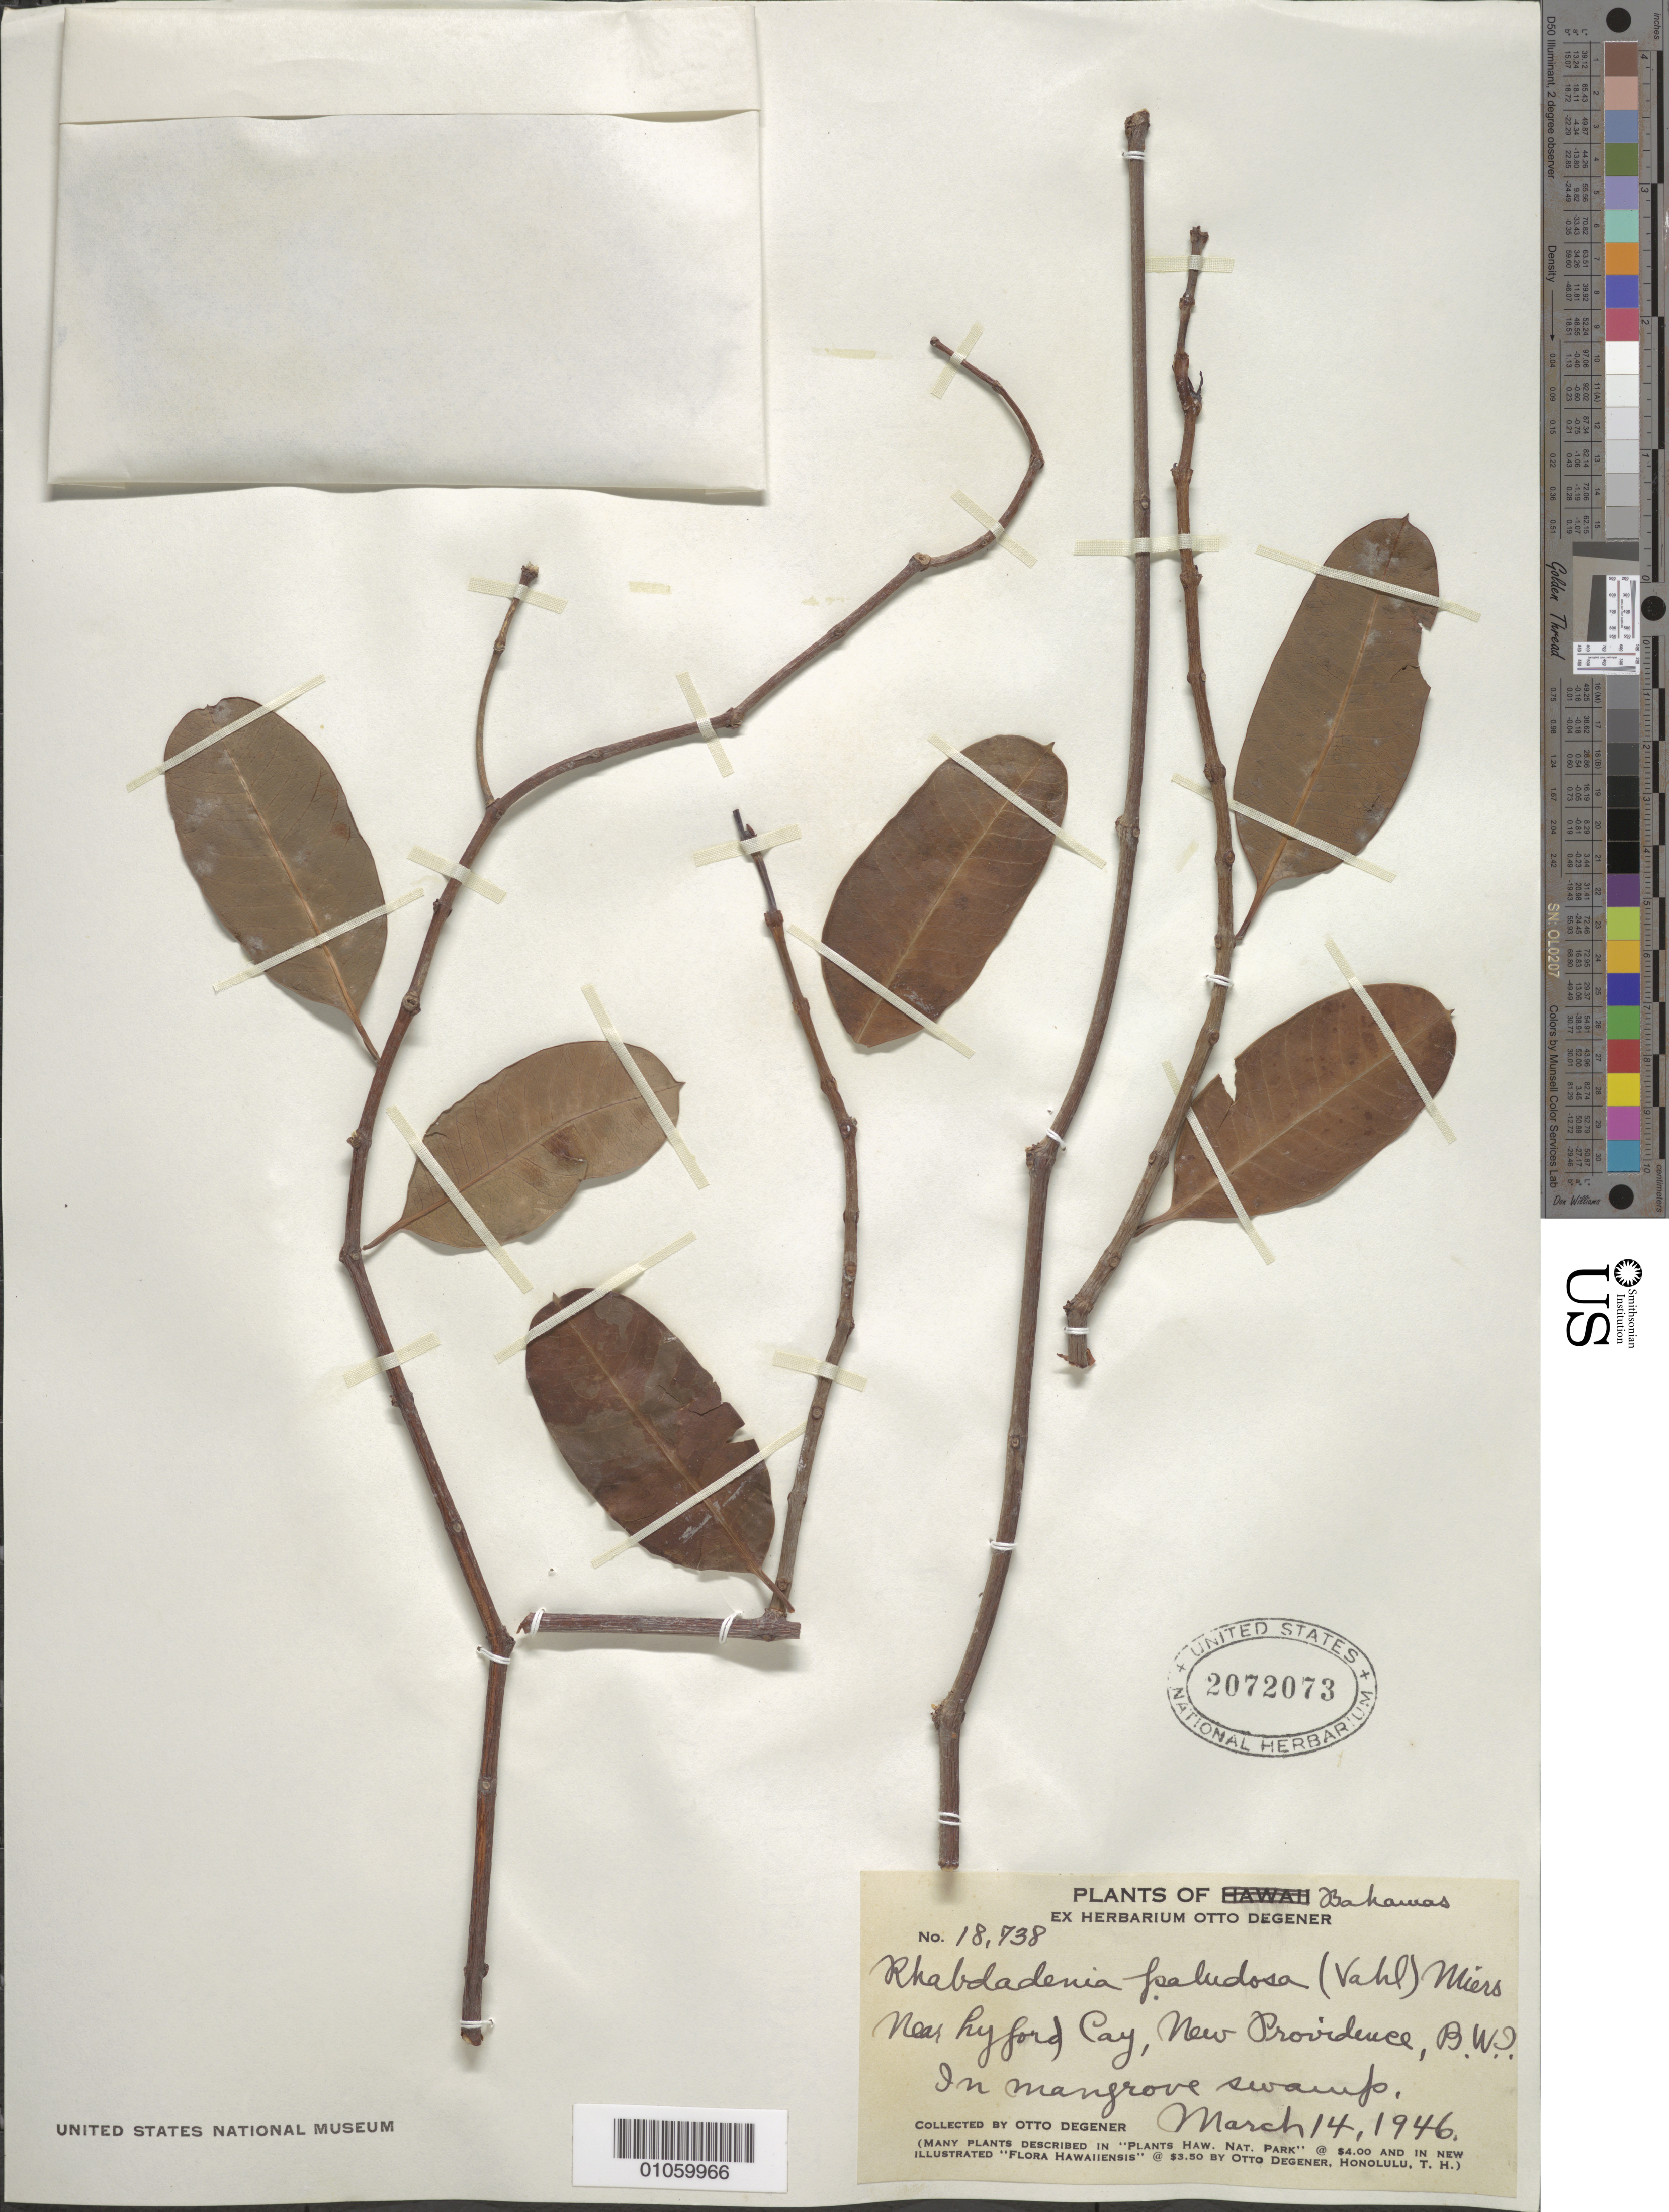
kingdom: Plantae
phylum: Tracheophyta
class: Magnoliopsida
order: Gentianales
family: Apocynaceae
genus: Rhabdadenia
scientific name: Rhabdadenia biflora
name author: (Jacq.) Müll. Arg.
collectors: O. Degener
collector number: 18738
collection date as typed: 14 Mar 1946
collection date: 1946-03-14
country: Bahamas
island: New Providence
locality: Mangrove swamp near Lyford Cay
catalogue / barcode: US 2072073